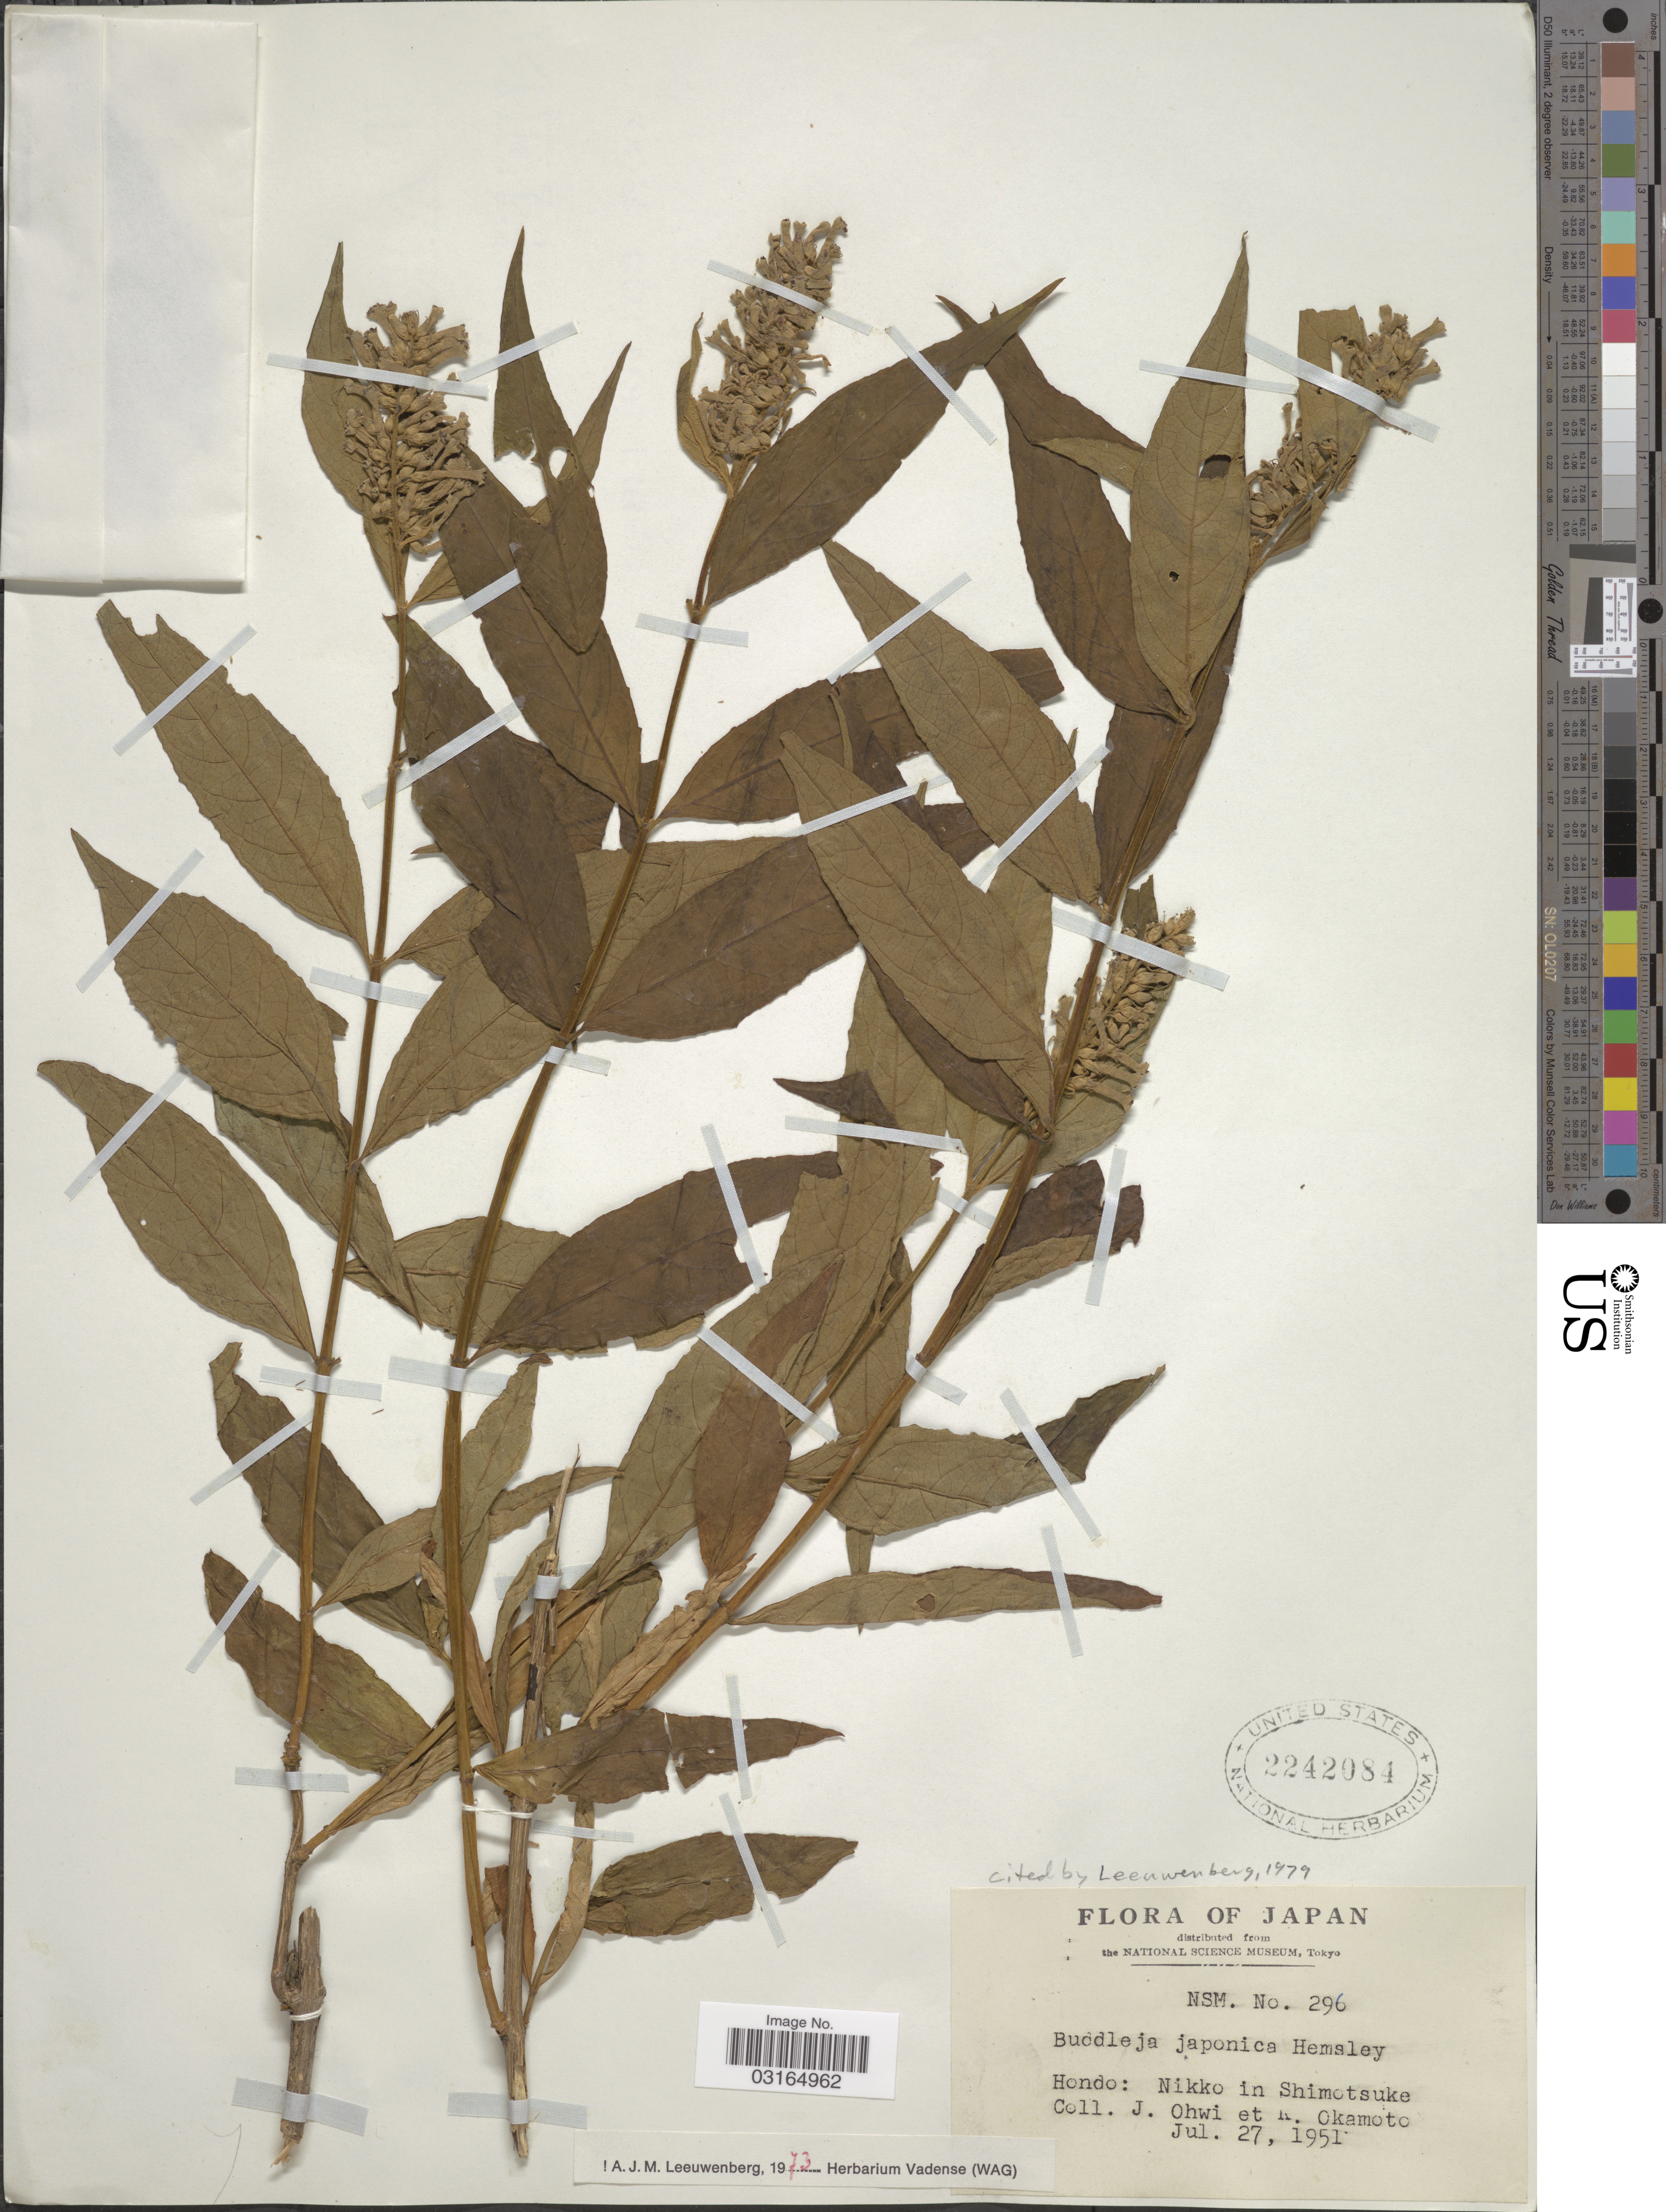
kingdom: Plantae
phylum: Tracheophyta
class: Magnoliopsida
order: Lamiales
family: Scrophulariaceae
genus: Buddleja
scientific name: Buddleja japonica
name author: Hemsl.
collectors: J. Ohwi & K. Okamoto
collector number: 296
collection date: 1951-07-27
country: Japan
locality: Hondo: Nikko in Shimotsuke.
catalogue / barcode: US 2242084